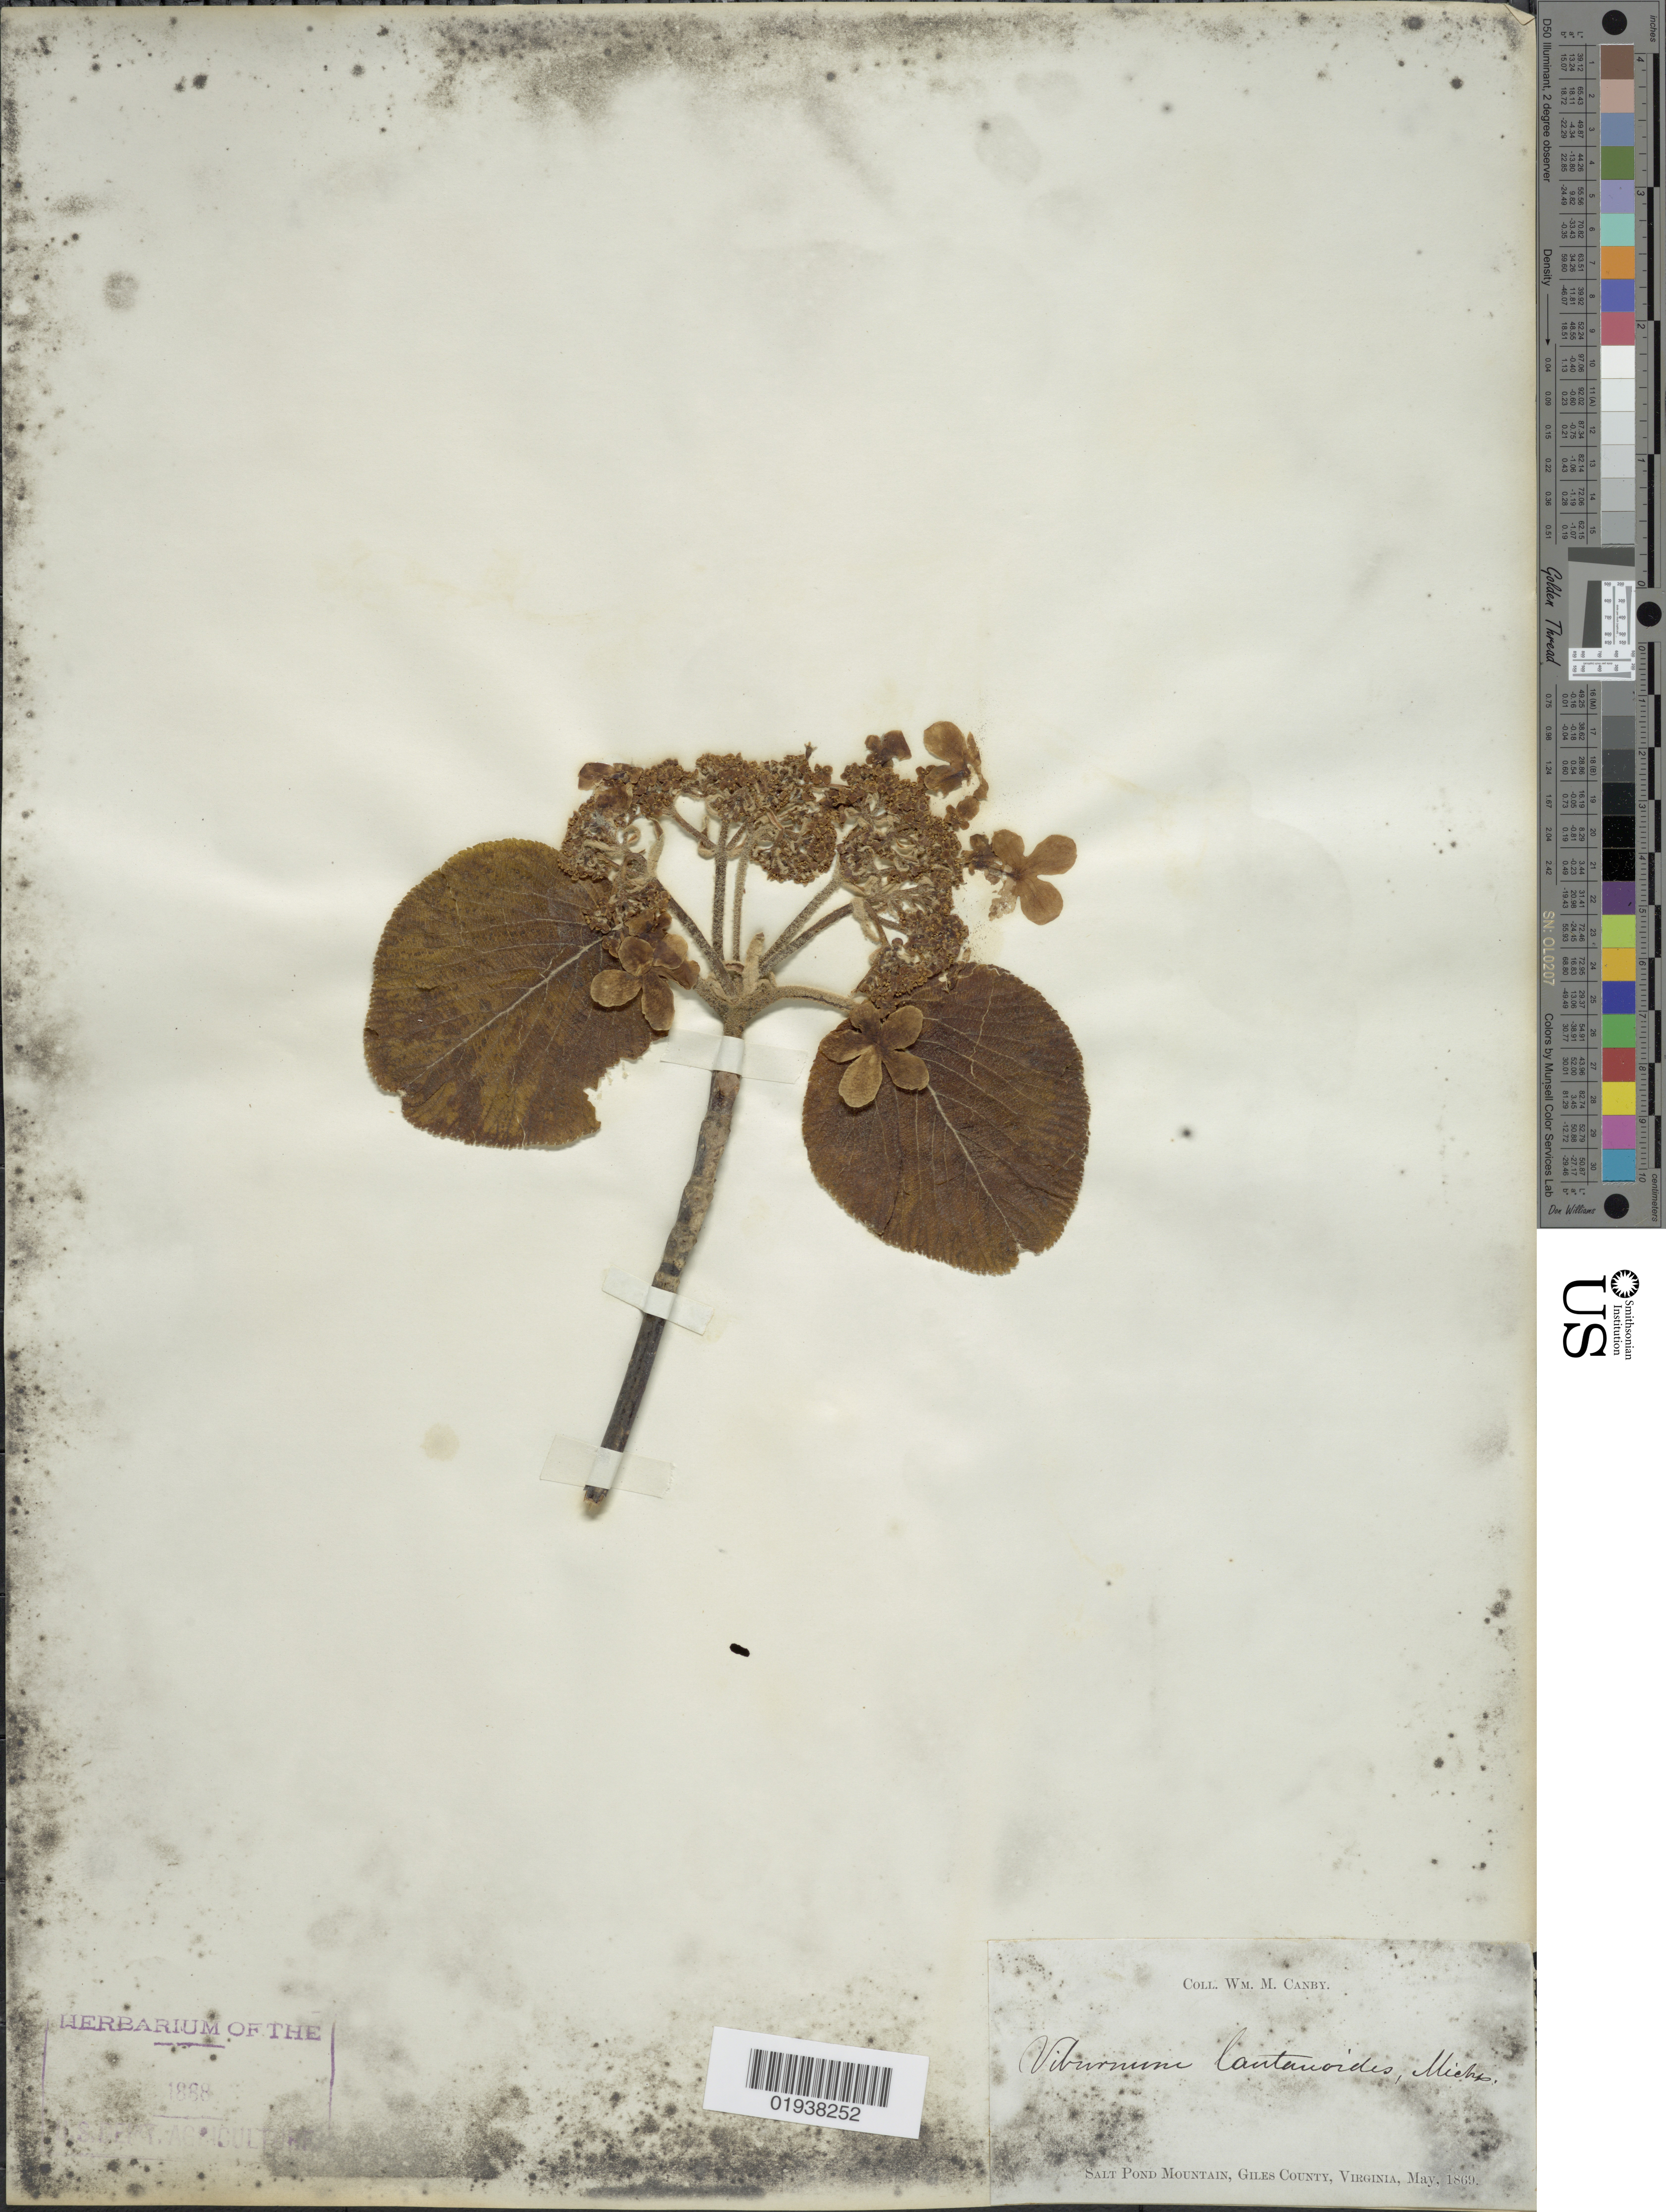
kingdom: Plantae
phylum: Tracheophyta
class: Magnoliopsida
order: Dipsacales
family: Viburnaceae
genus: Viburnum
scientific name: Viburnum alnifolium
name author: Marshall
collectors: W. M. Canby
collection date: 1869-05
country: United States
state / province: Virginia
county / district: Giles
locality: Salt Pond Mountain, Giles County.